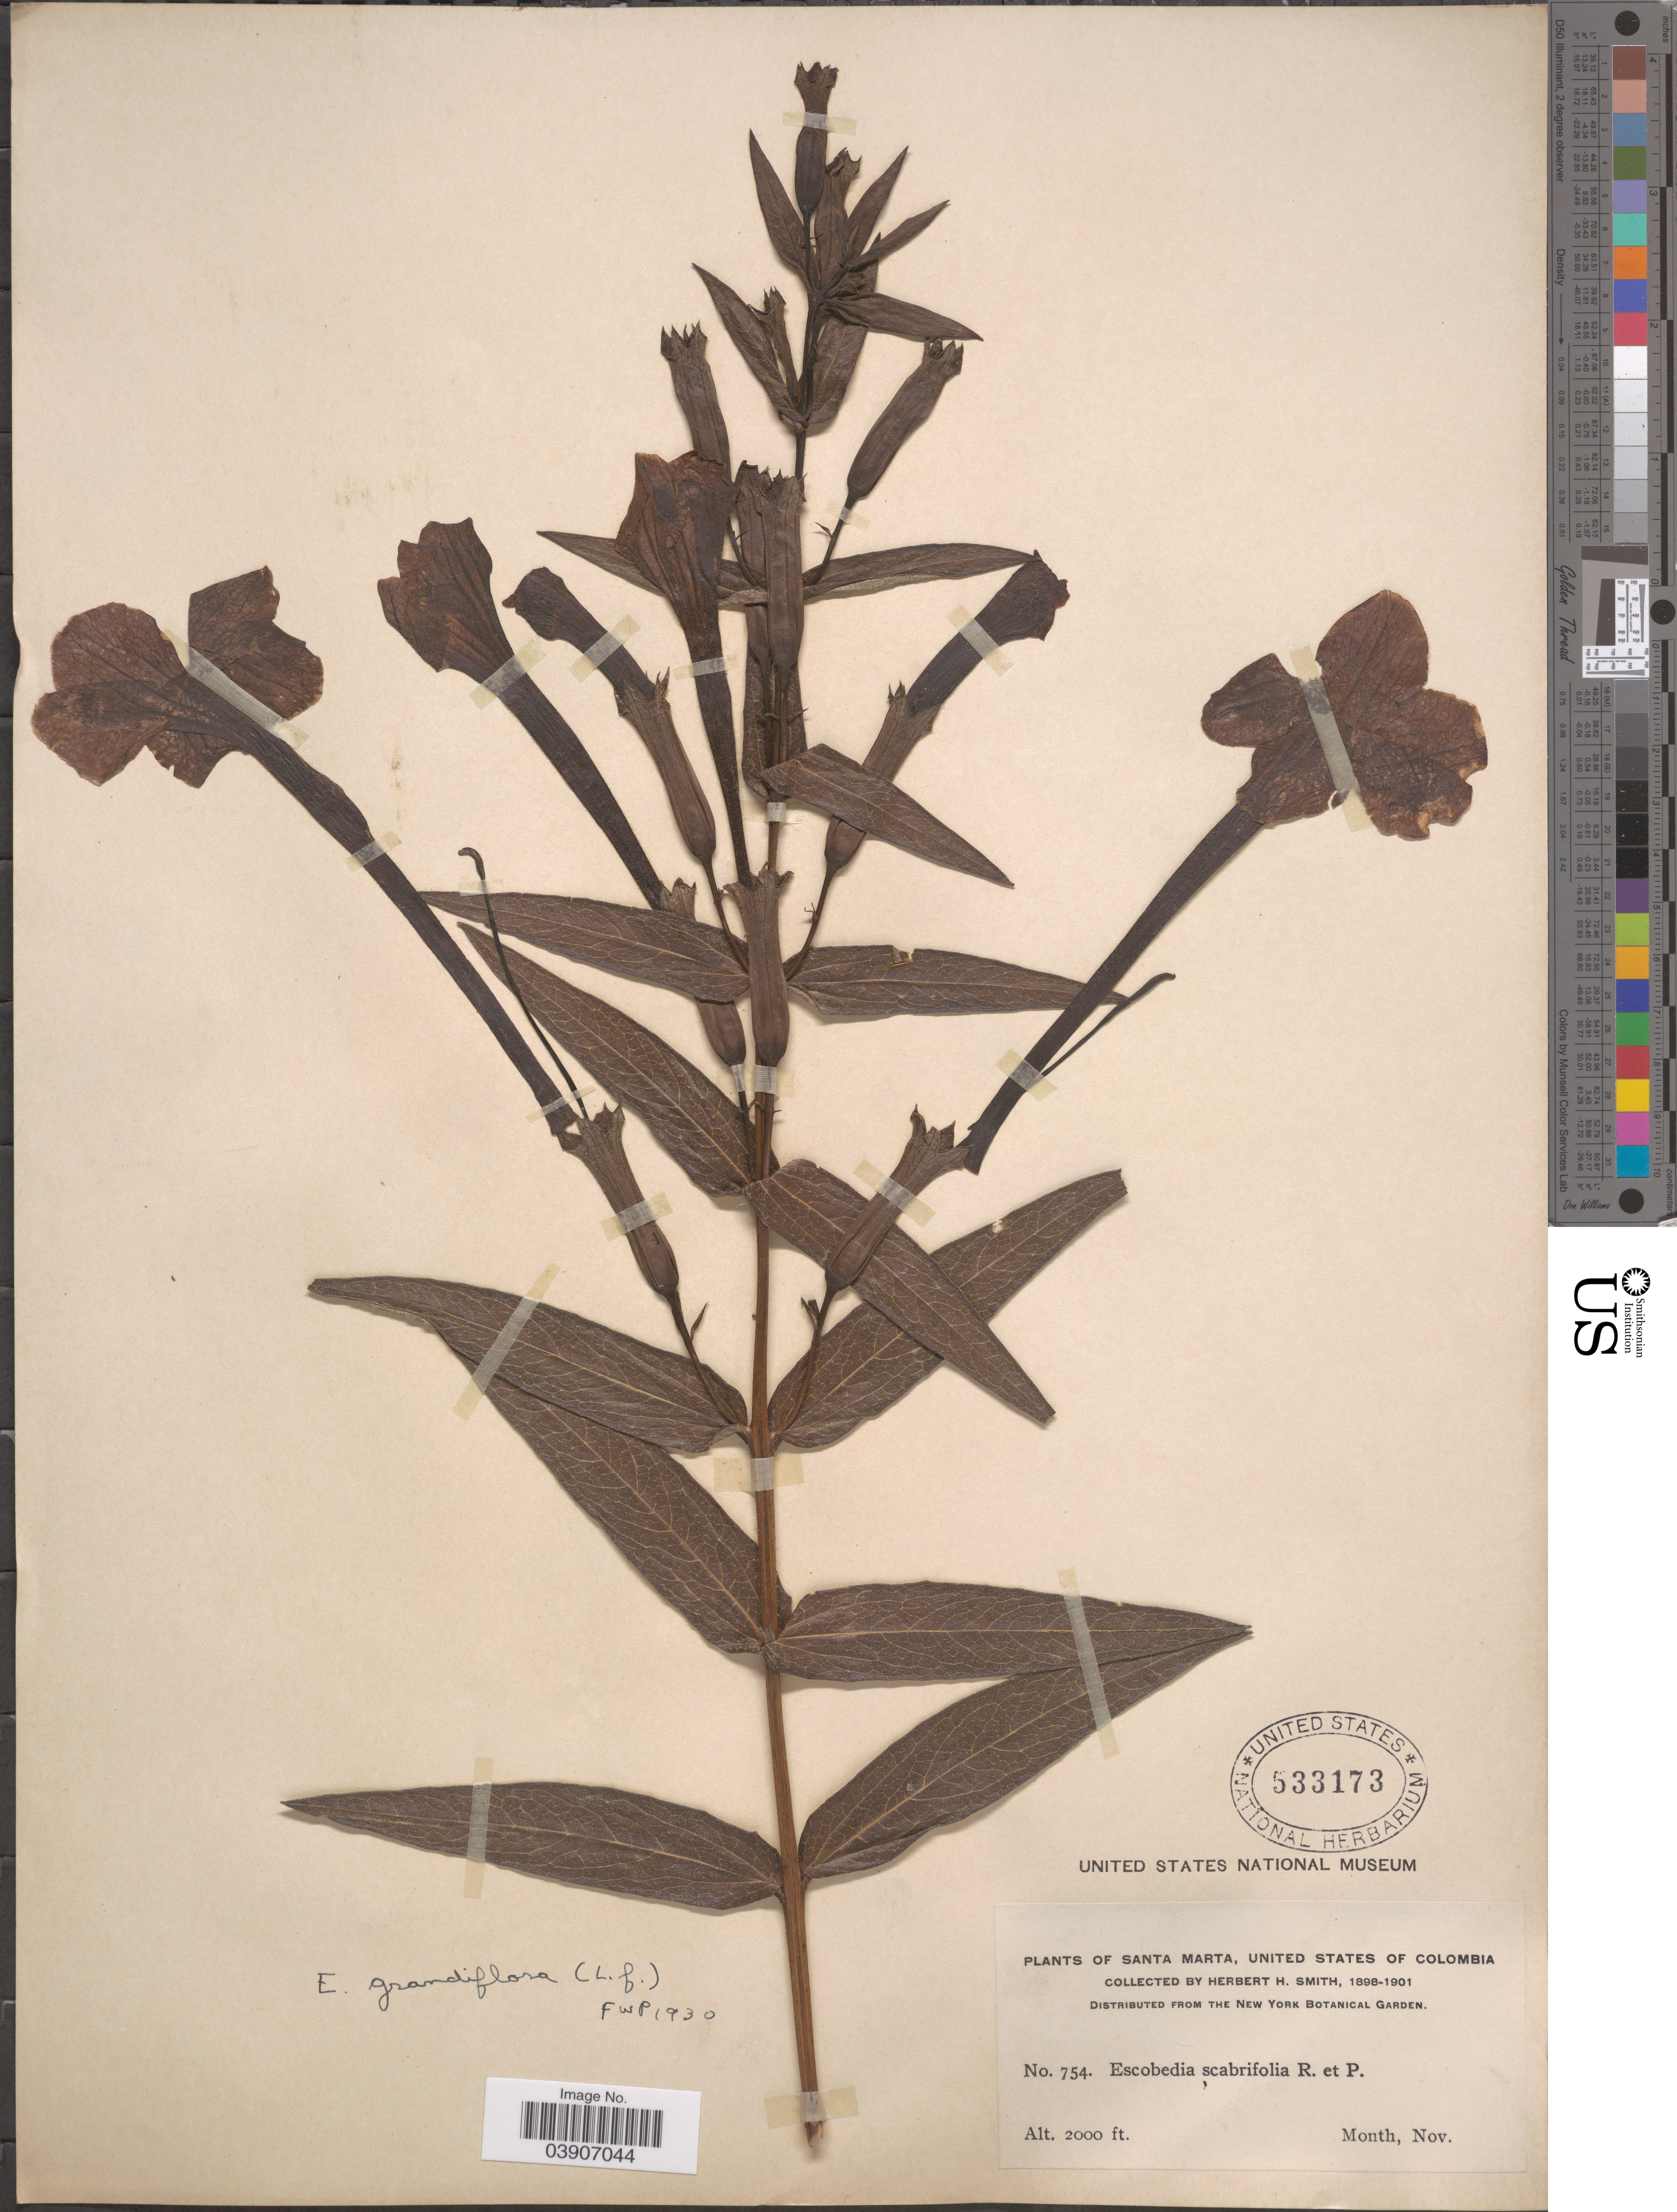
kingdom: Plantae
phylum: Tracheophyta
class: Magnoliopsida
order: Lamiales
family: Orobanchaceae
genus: Escobedia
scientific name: Escobedia grandiflora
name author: (L. f.) Kuntze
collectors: Herbert H. Smith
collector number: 754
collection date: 1898-11/1901-11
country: Colombia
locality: Santa Marta, United States of Colombia.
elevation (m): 610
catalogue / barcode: US 533173